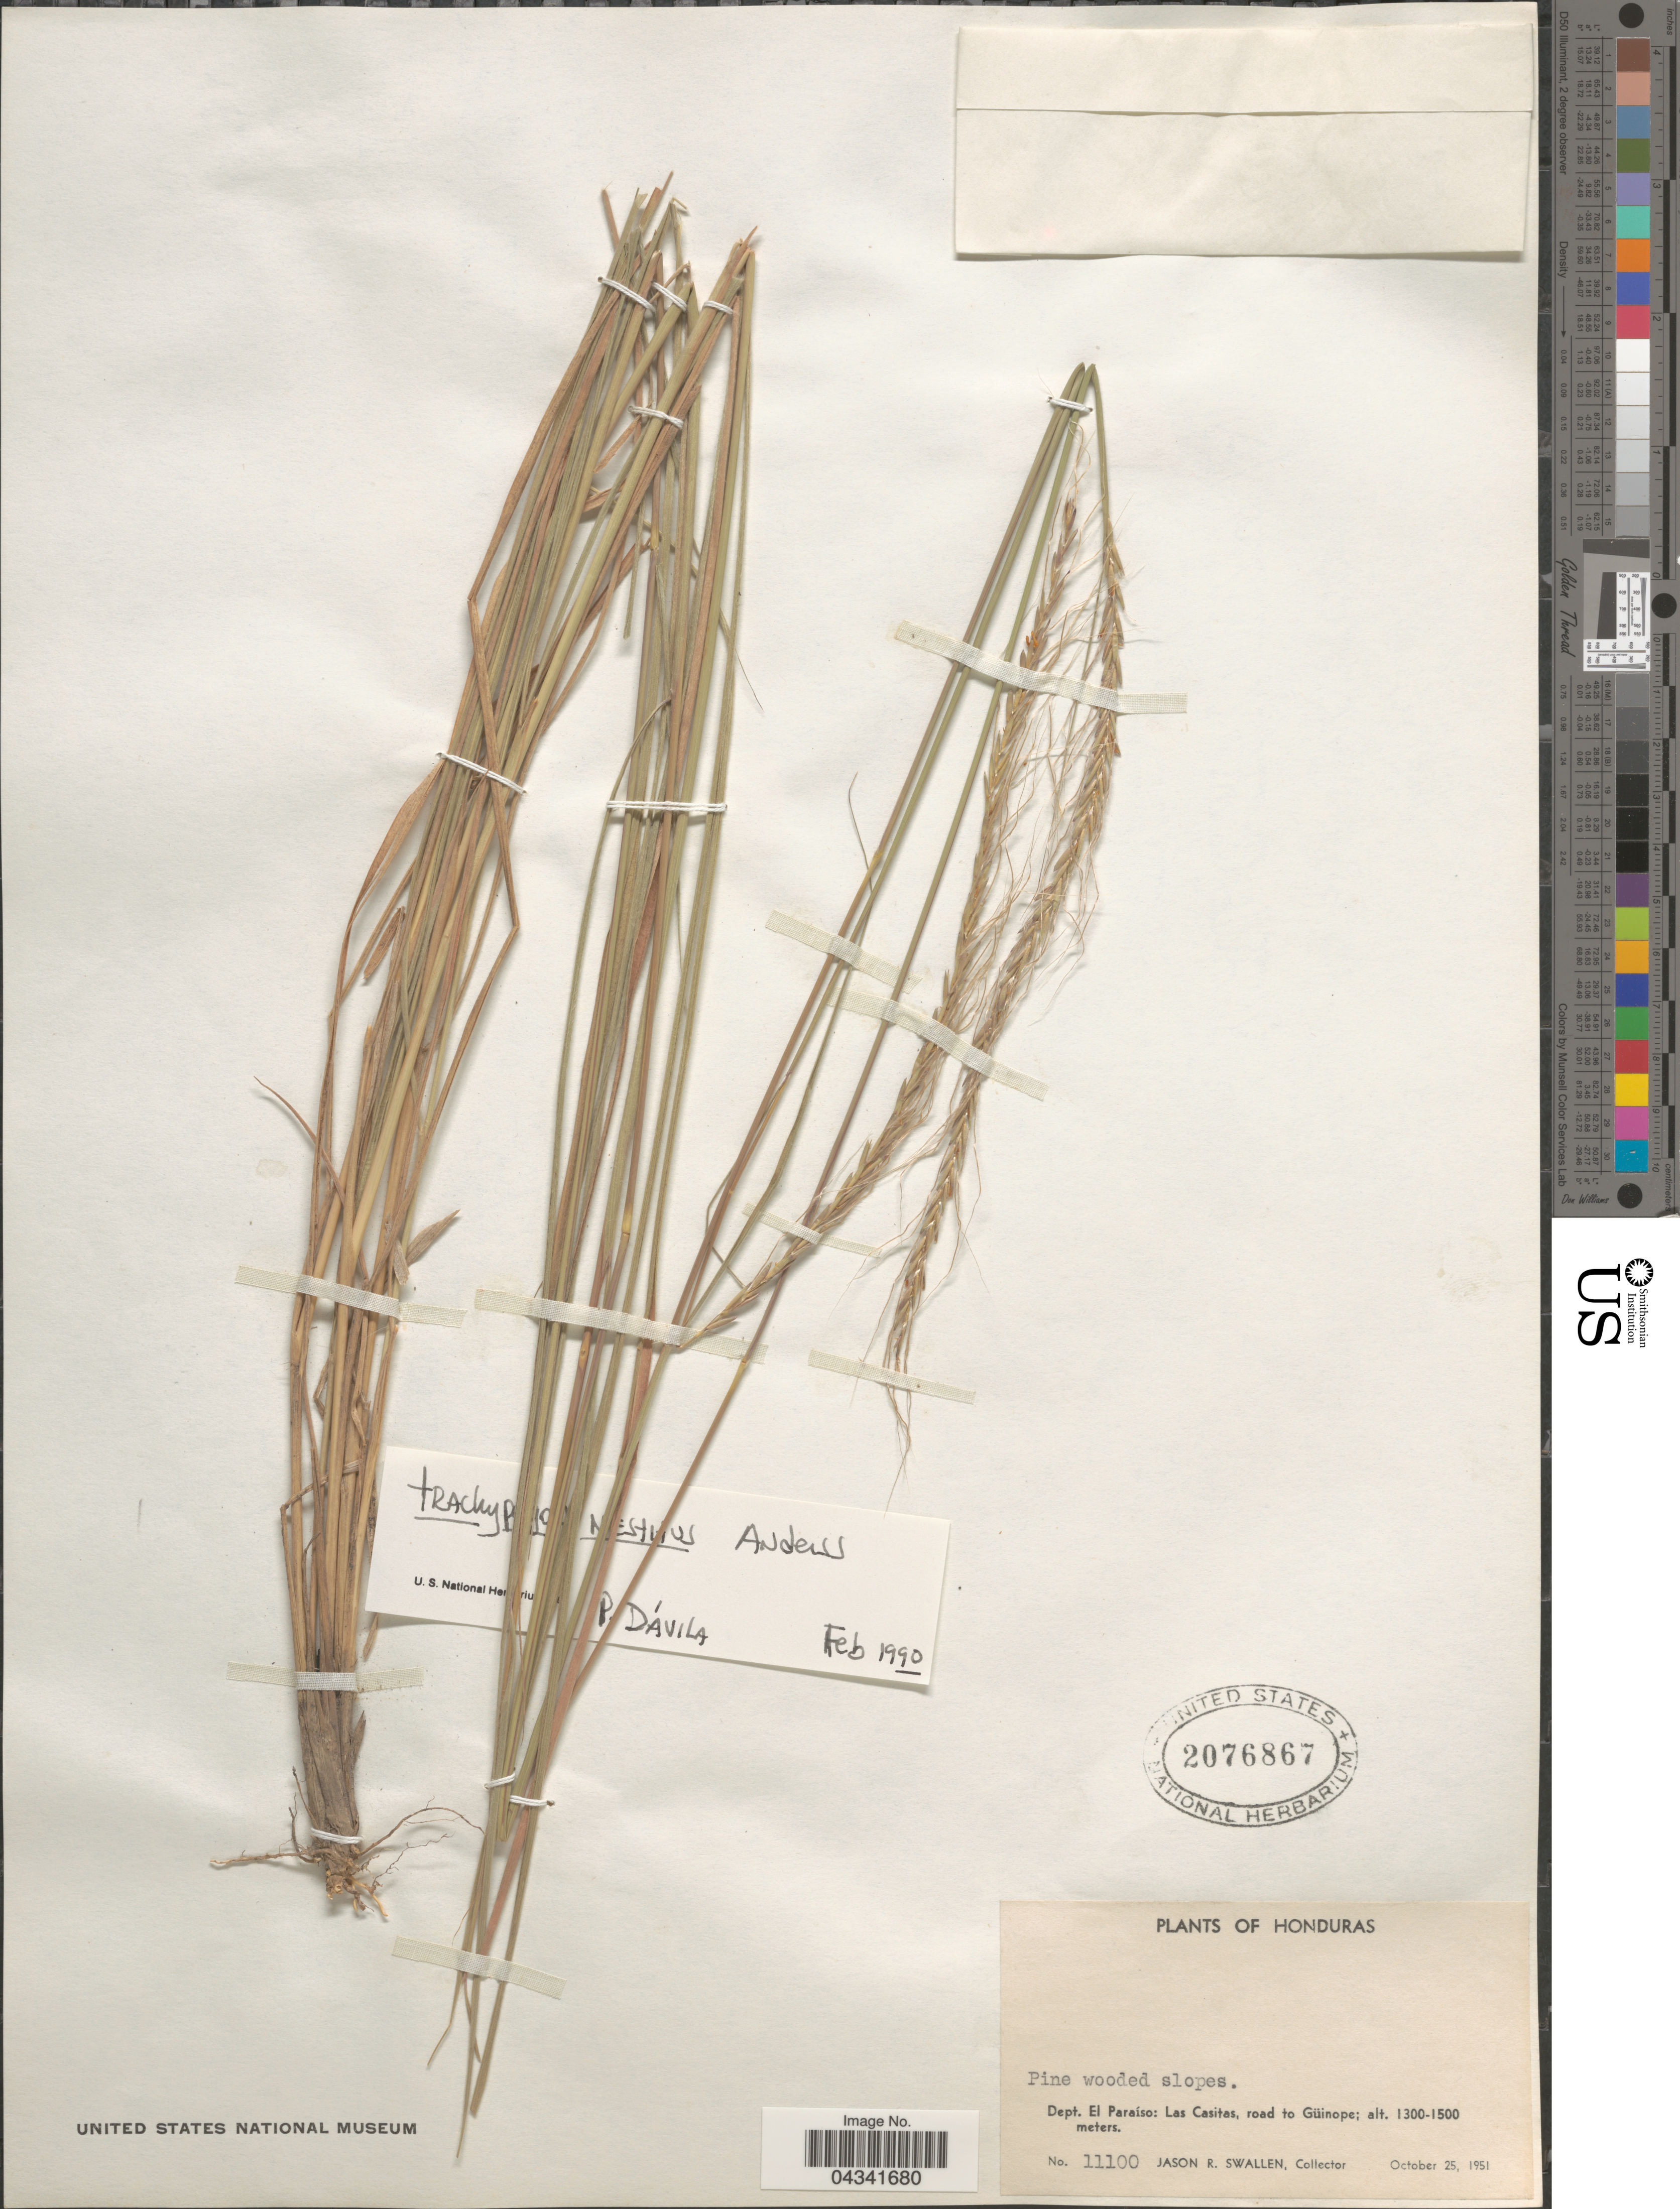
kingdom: Plantae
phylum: Tracheophyta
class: Liliopsida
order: Poales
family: Poaceae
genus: Trachypogon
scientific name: Trachypogon vestitus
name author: L. Andersson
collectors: J. R. Swallen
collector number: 11100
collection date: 1951-10-25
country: Honduras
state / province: El Paraiso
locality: Dept. El Paraíso: Las Casitas, road to Güinope.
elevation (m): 1300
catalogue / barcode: US 2076867